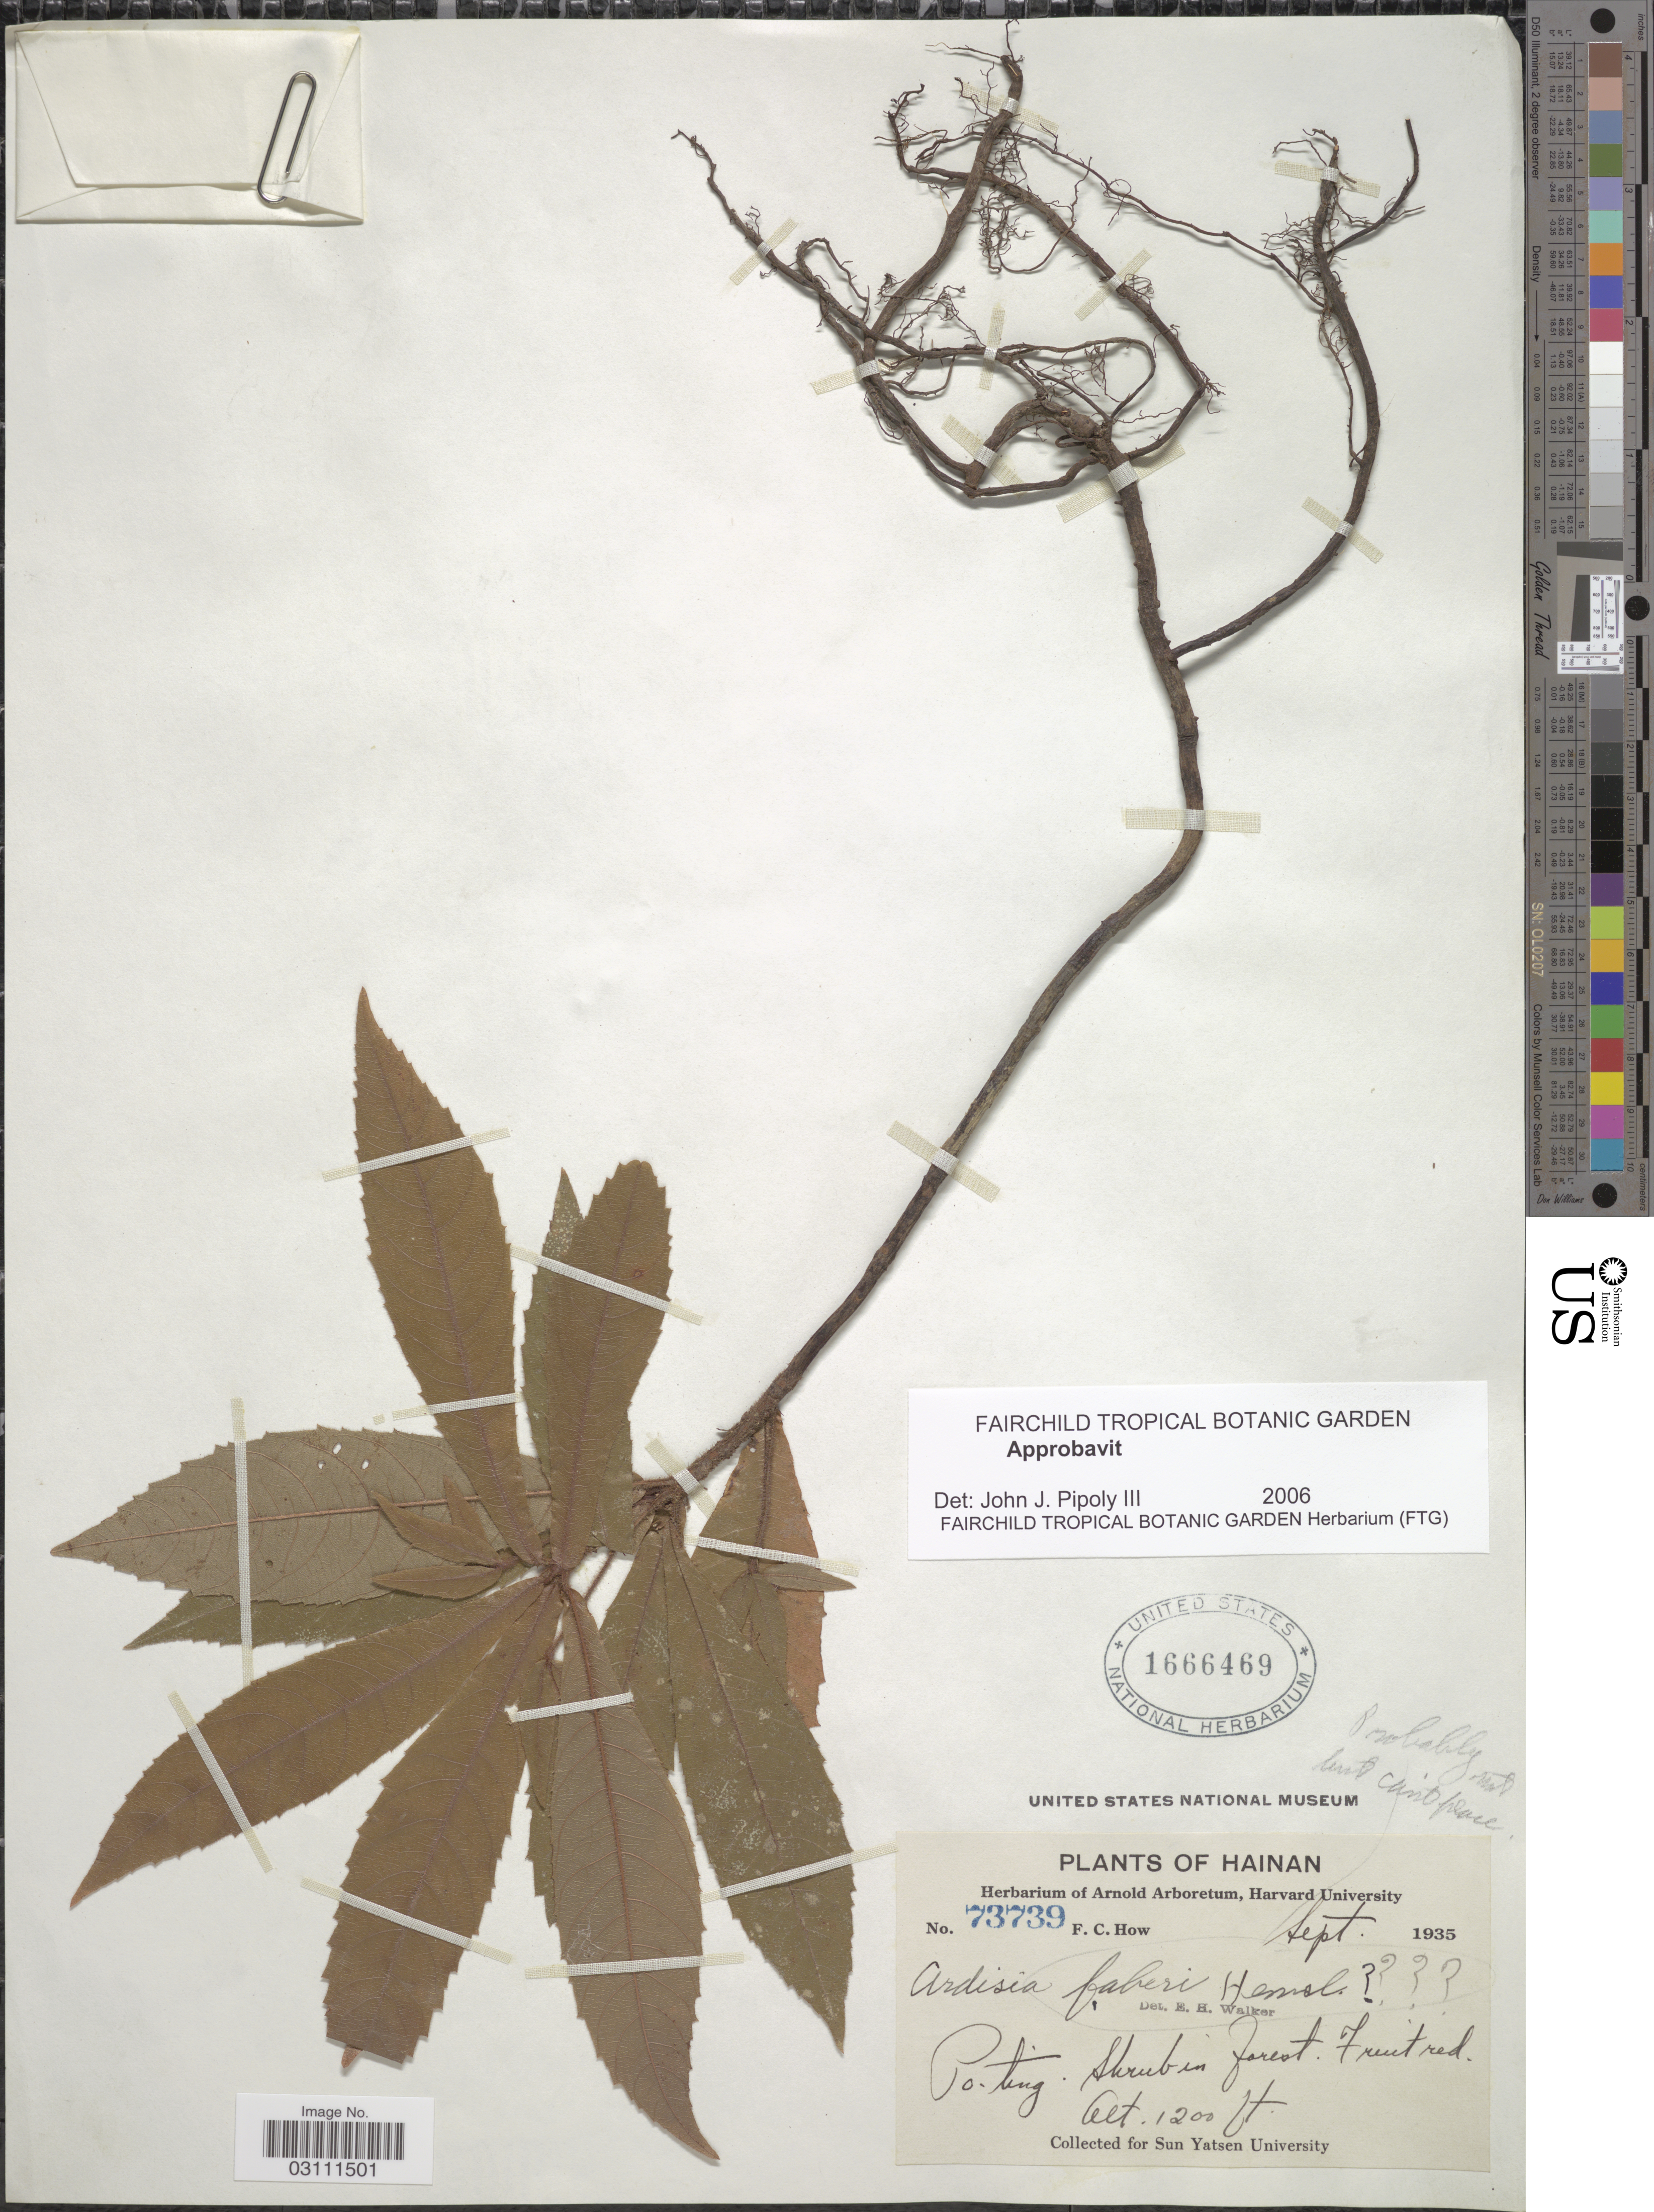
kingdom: Plantae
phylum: Tracheophyta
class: Magnoliopsida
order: Ericales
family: Primulaceae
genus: Ardisia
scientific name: Ardisia faberi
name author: Hemsl.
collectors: F. C. How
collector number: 73739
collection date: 1935-09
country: China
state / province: Hainan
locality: Po-ting.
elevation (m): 366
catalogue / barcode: US 1666469